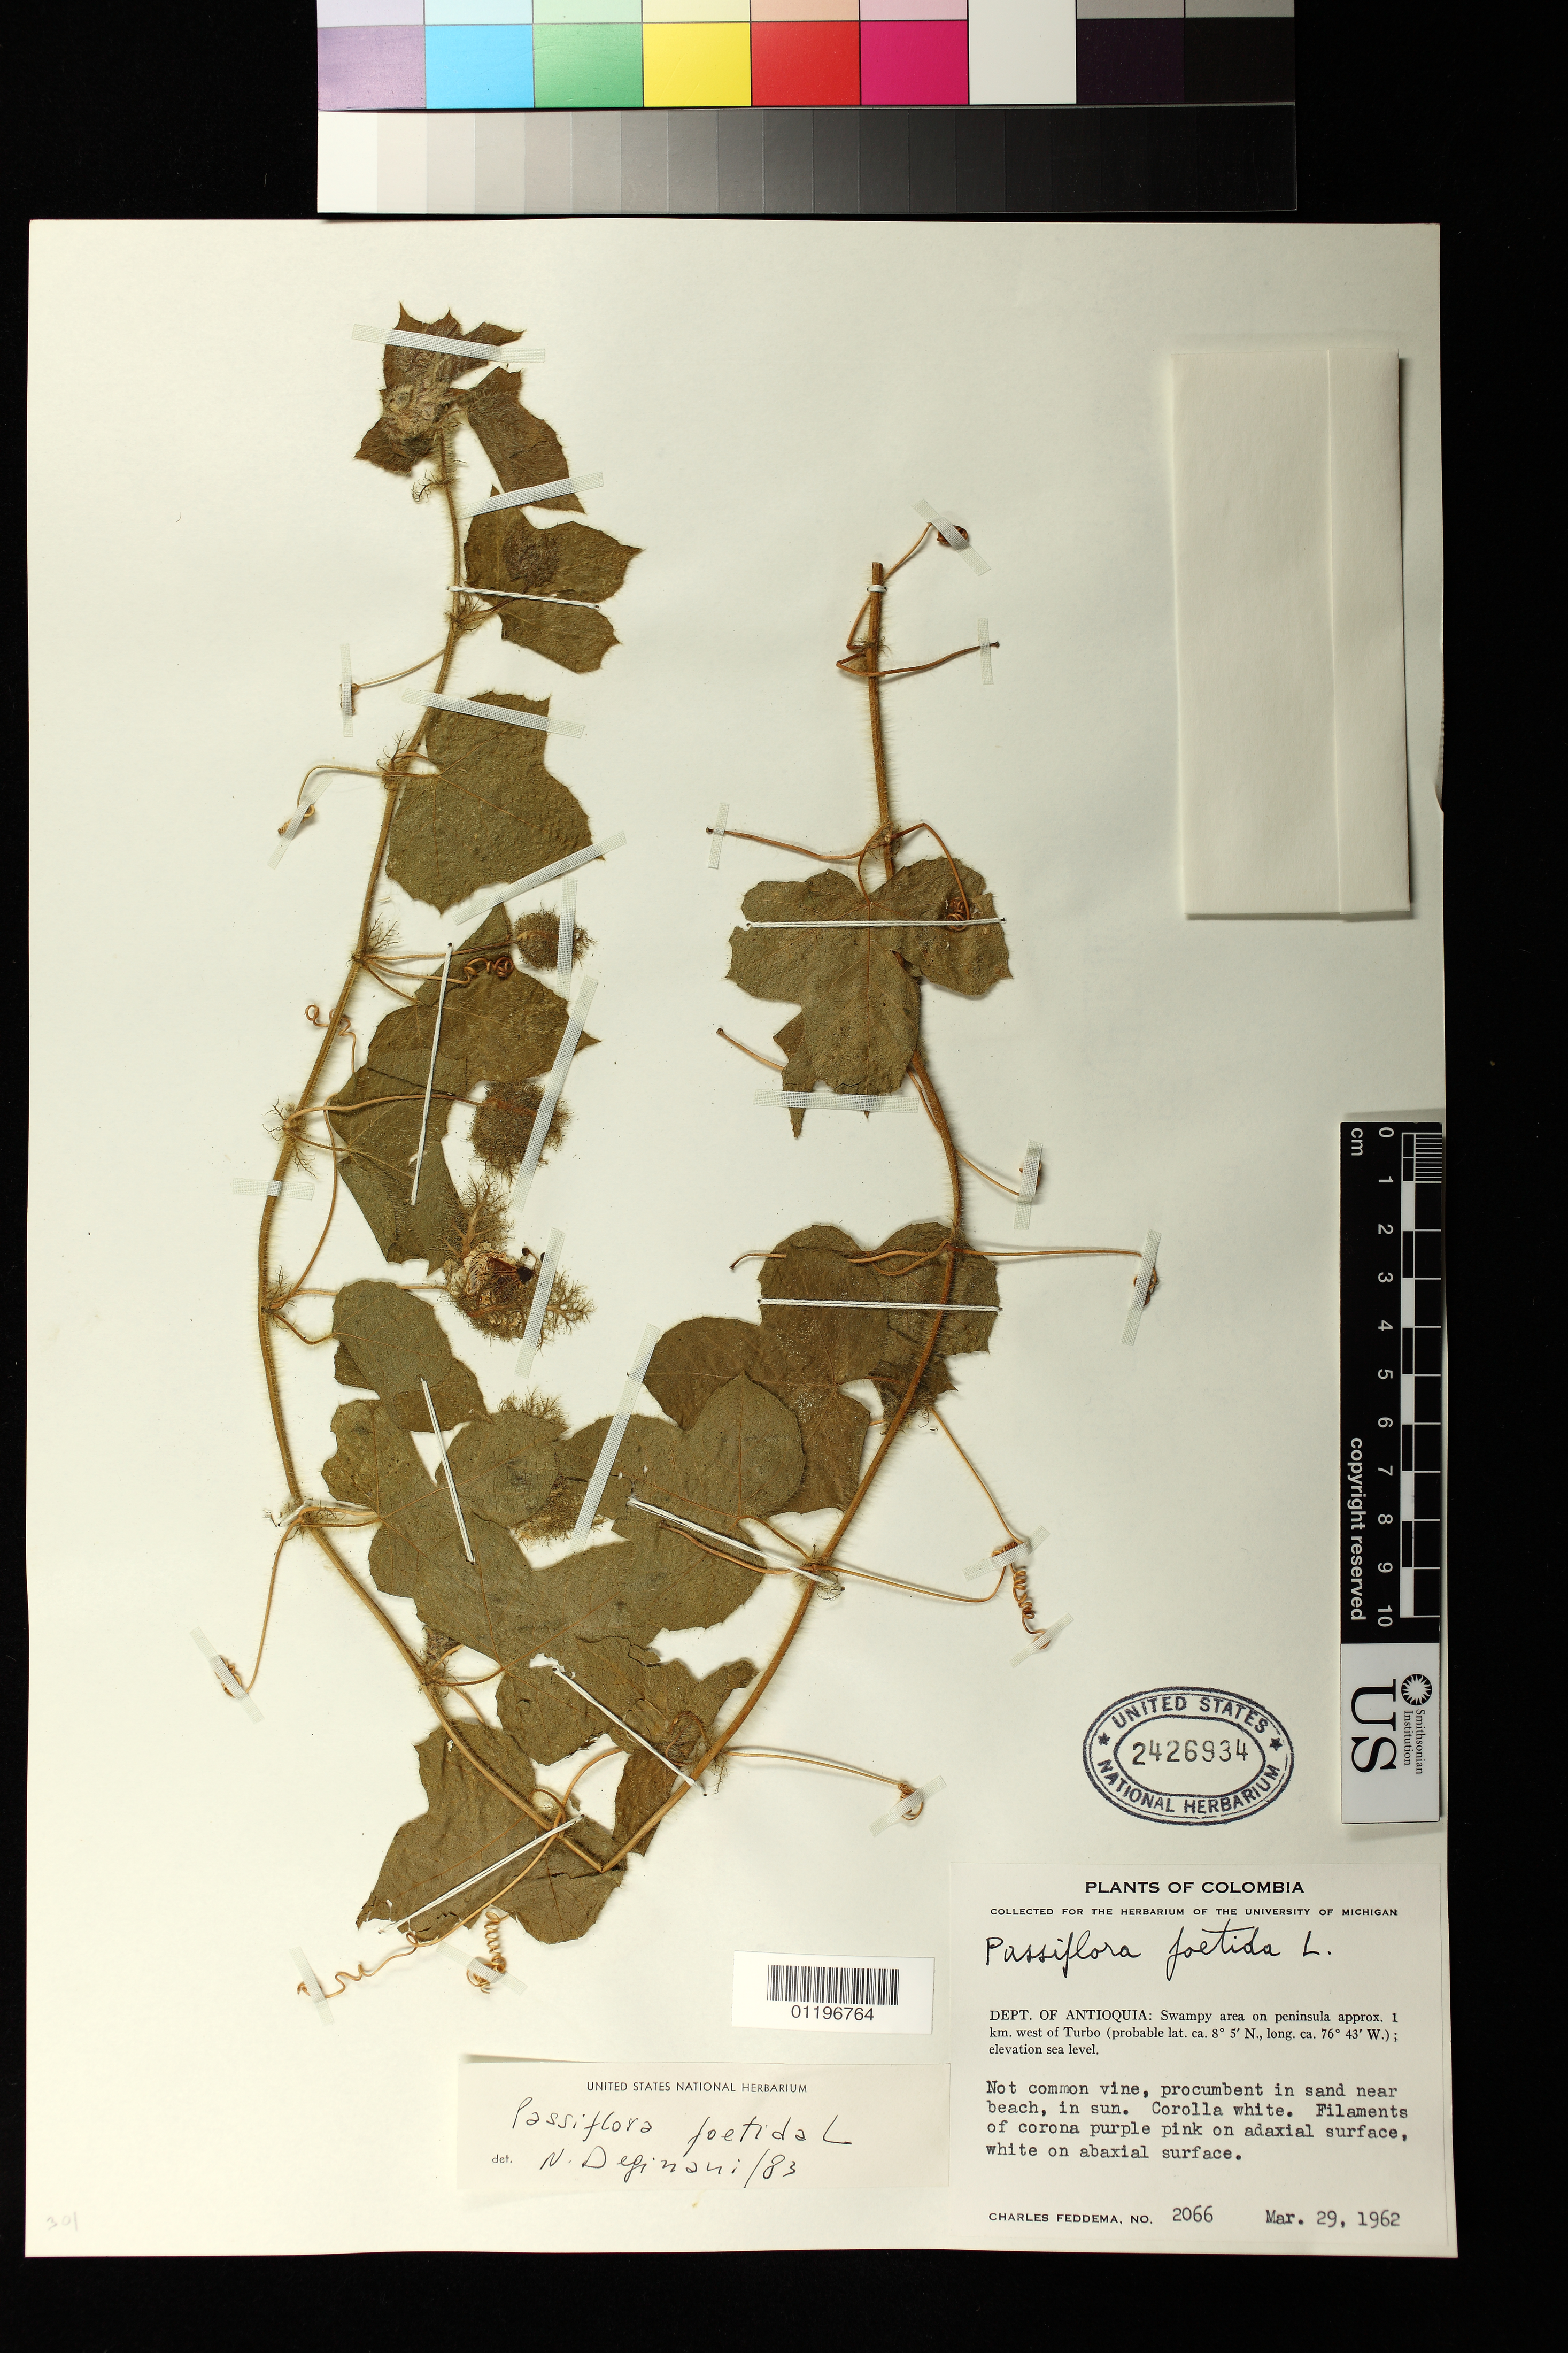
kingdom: Plantae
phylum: Tracheophyta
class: Magnoliopsida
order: Malpighiales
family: Passifloraceae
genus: Passiflora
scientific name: Passiflora foetida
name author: L.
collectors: C. Feddema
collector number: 2066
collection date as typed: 29 Mar 1962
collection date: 1962-03-29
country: Colombia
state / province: Antioquia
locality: Swampy area on peninsula approx. 1 km. west of Turbo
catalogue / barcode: US 2426934